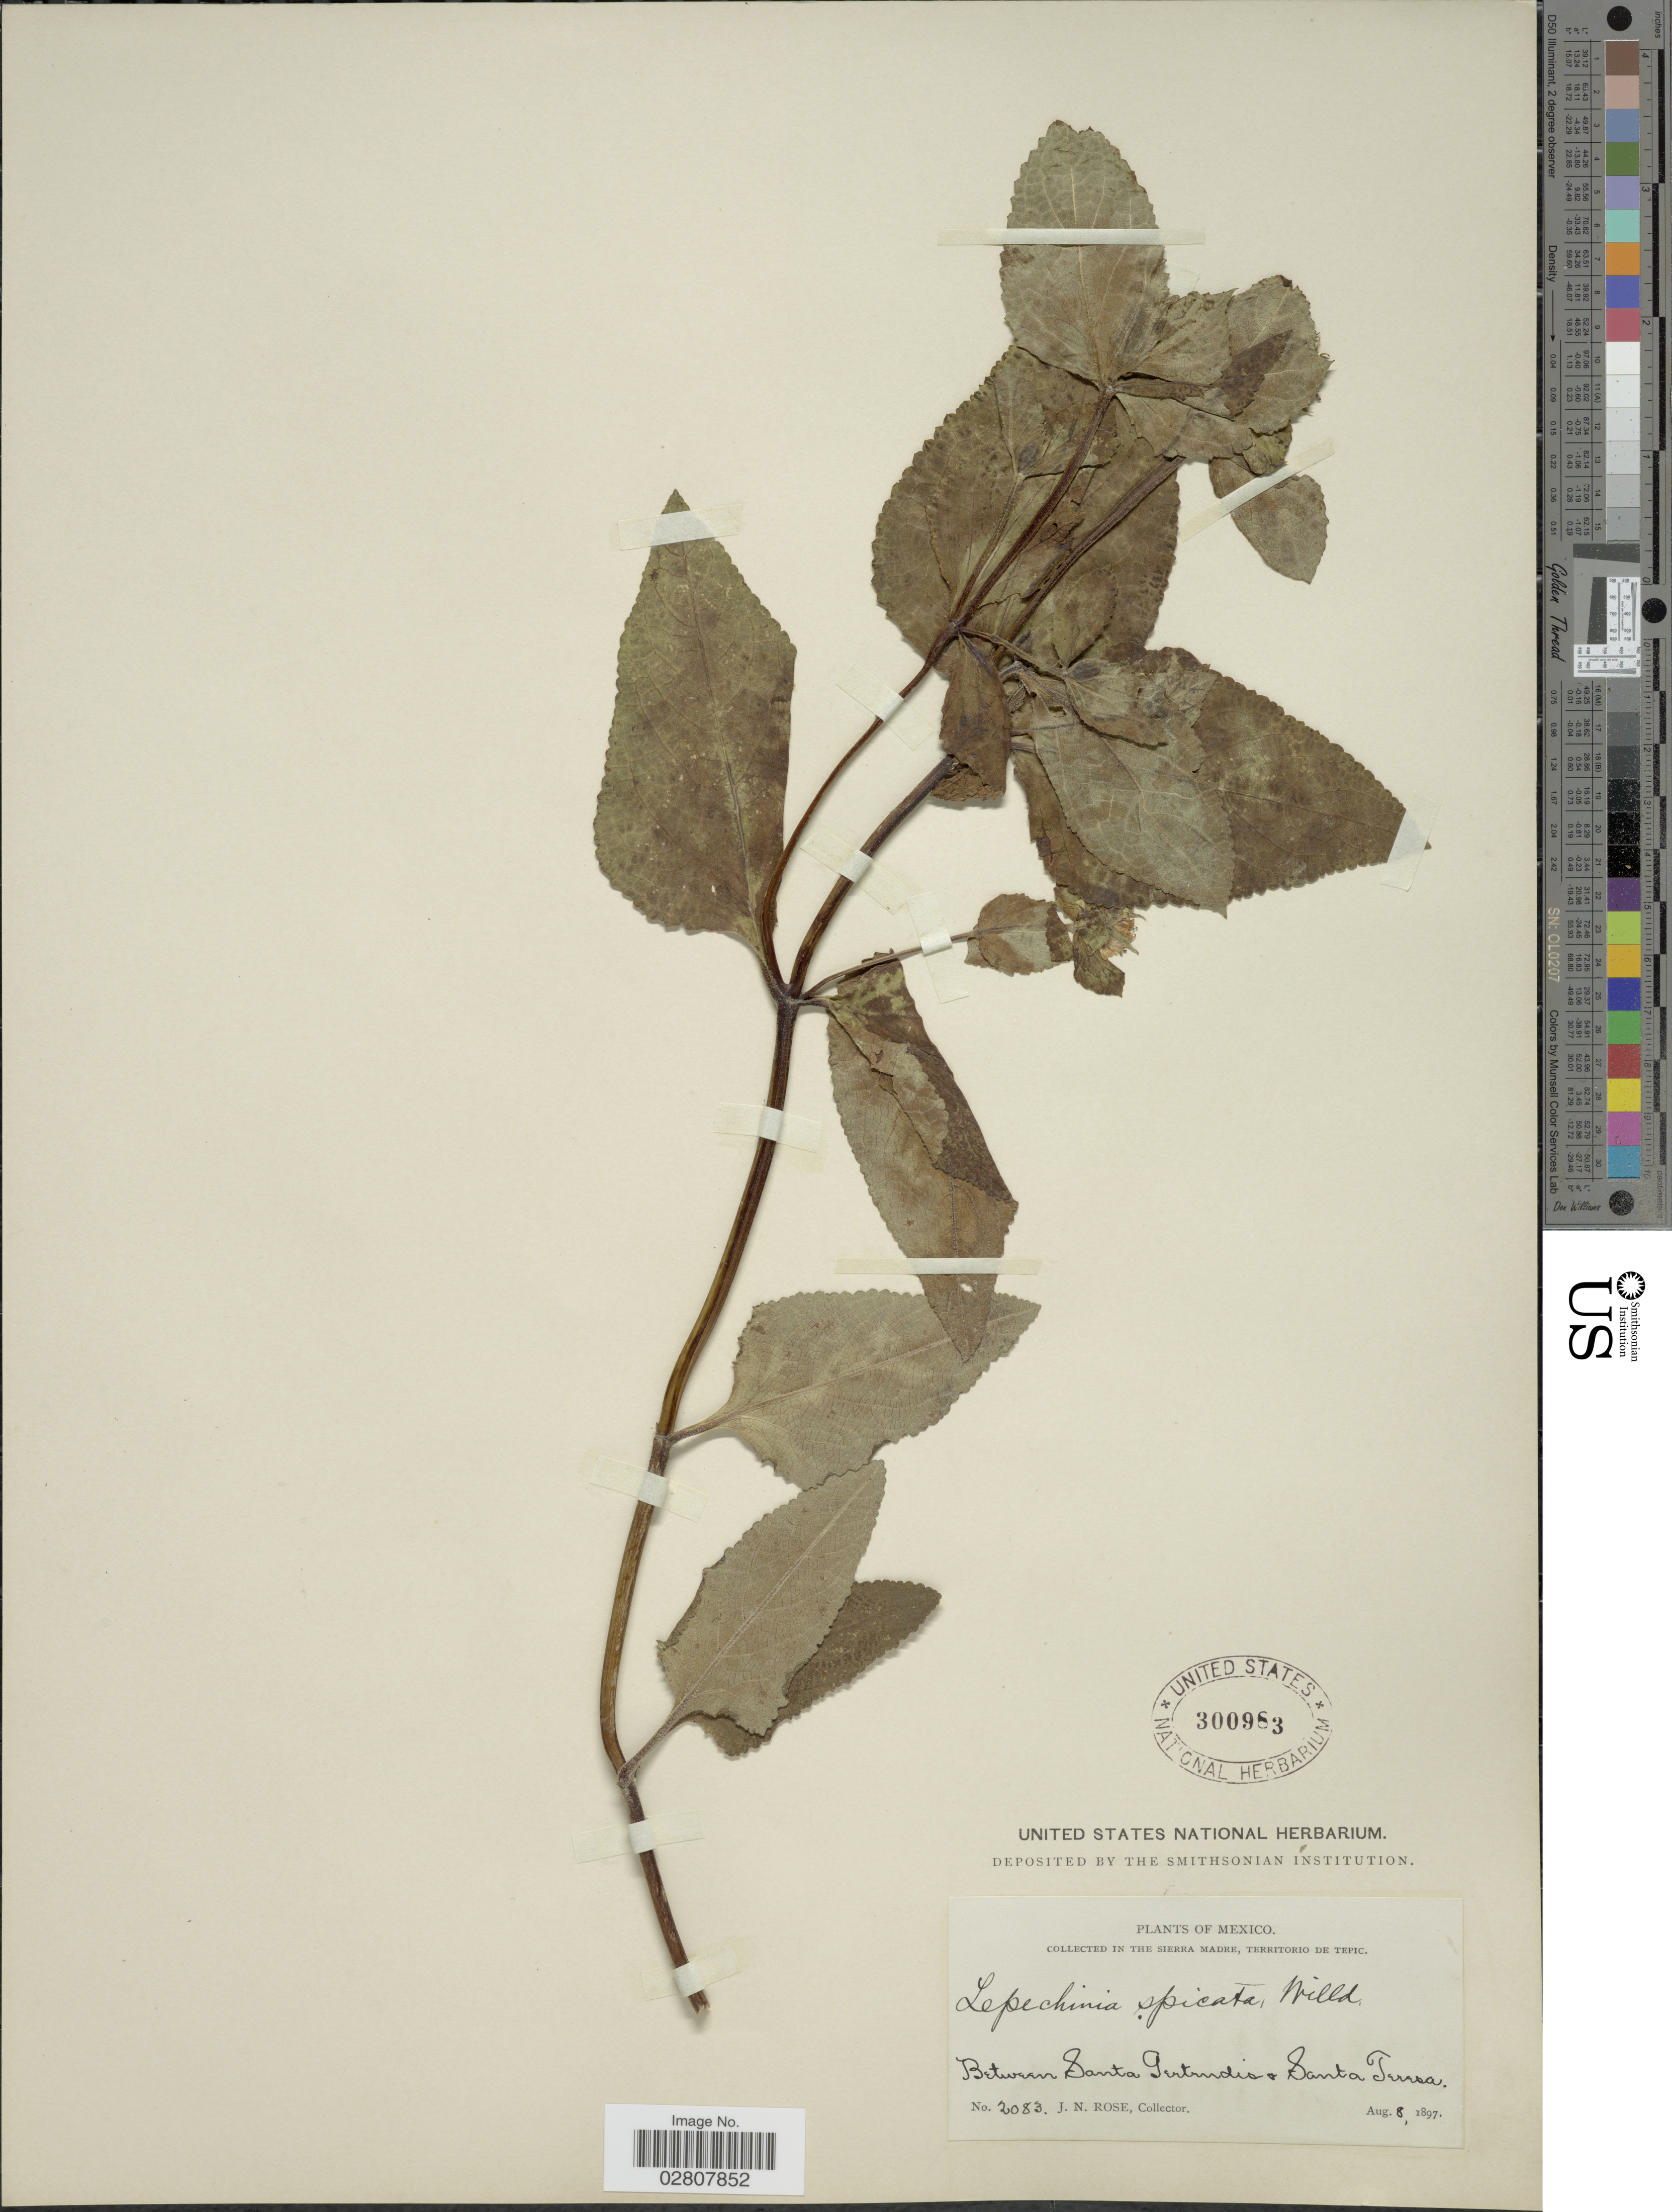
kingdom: Plantae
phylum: Tracheophyta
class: Magnoliopsida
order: Lamiales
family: Lamiaceae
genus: Lepechinia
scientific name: Lepechinia caulescens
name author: (Ortega) Epling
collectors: J. N. Rose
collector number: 2083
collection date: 1897-08-08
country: Mexico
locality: The Sierra Madre, Territorio de Tepic. Between Santa Gertindis & Santa Teresa.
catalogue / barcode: US 300983